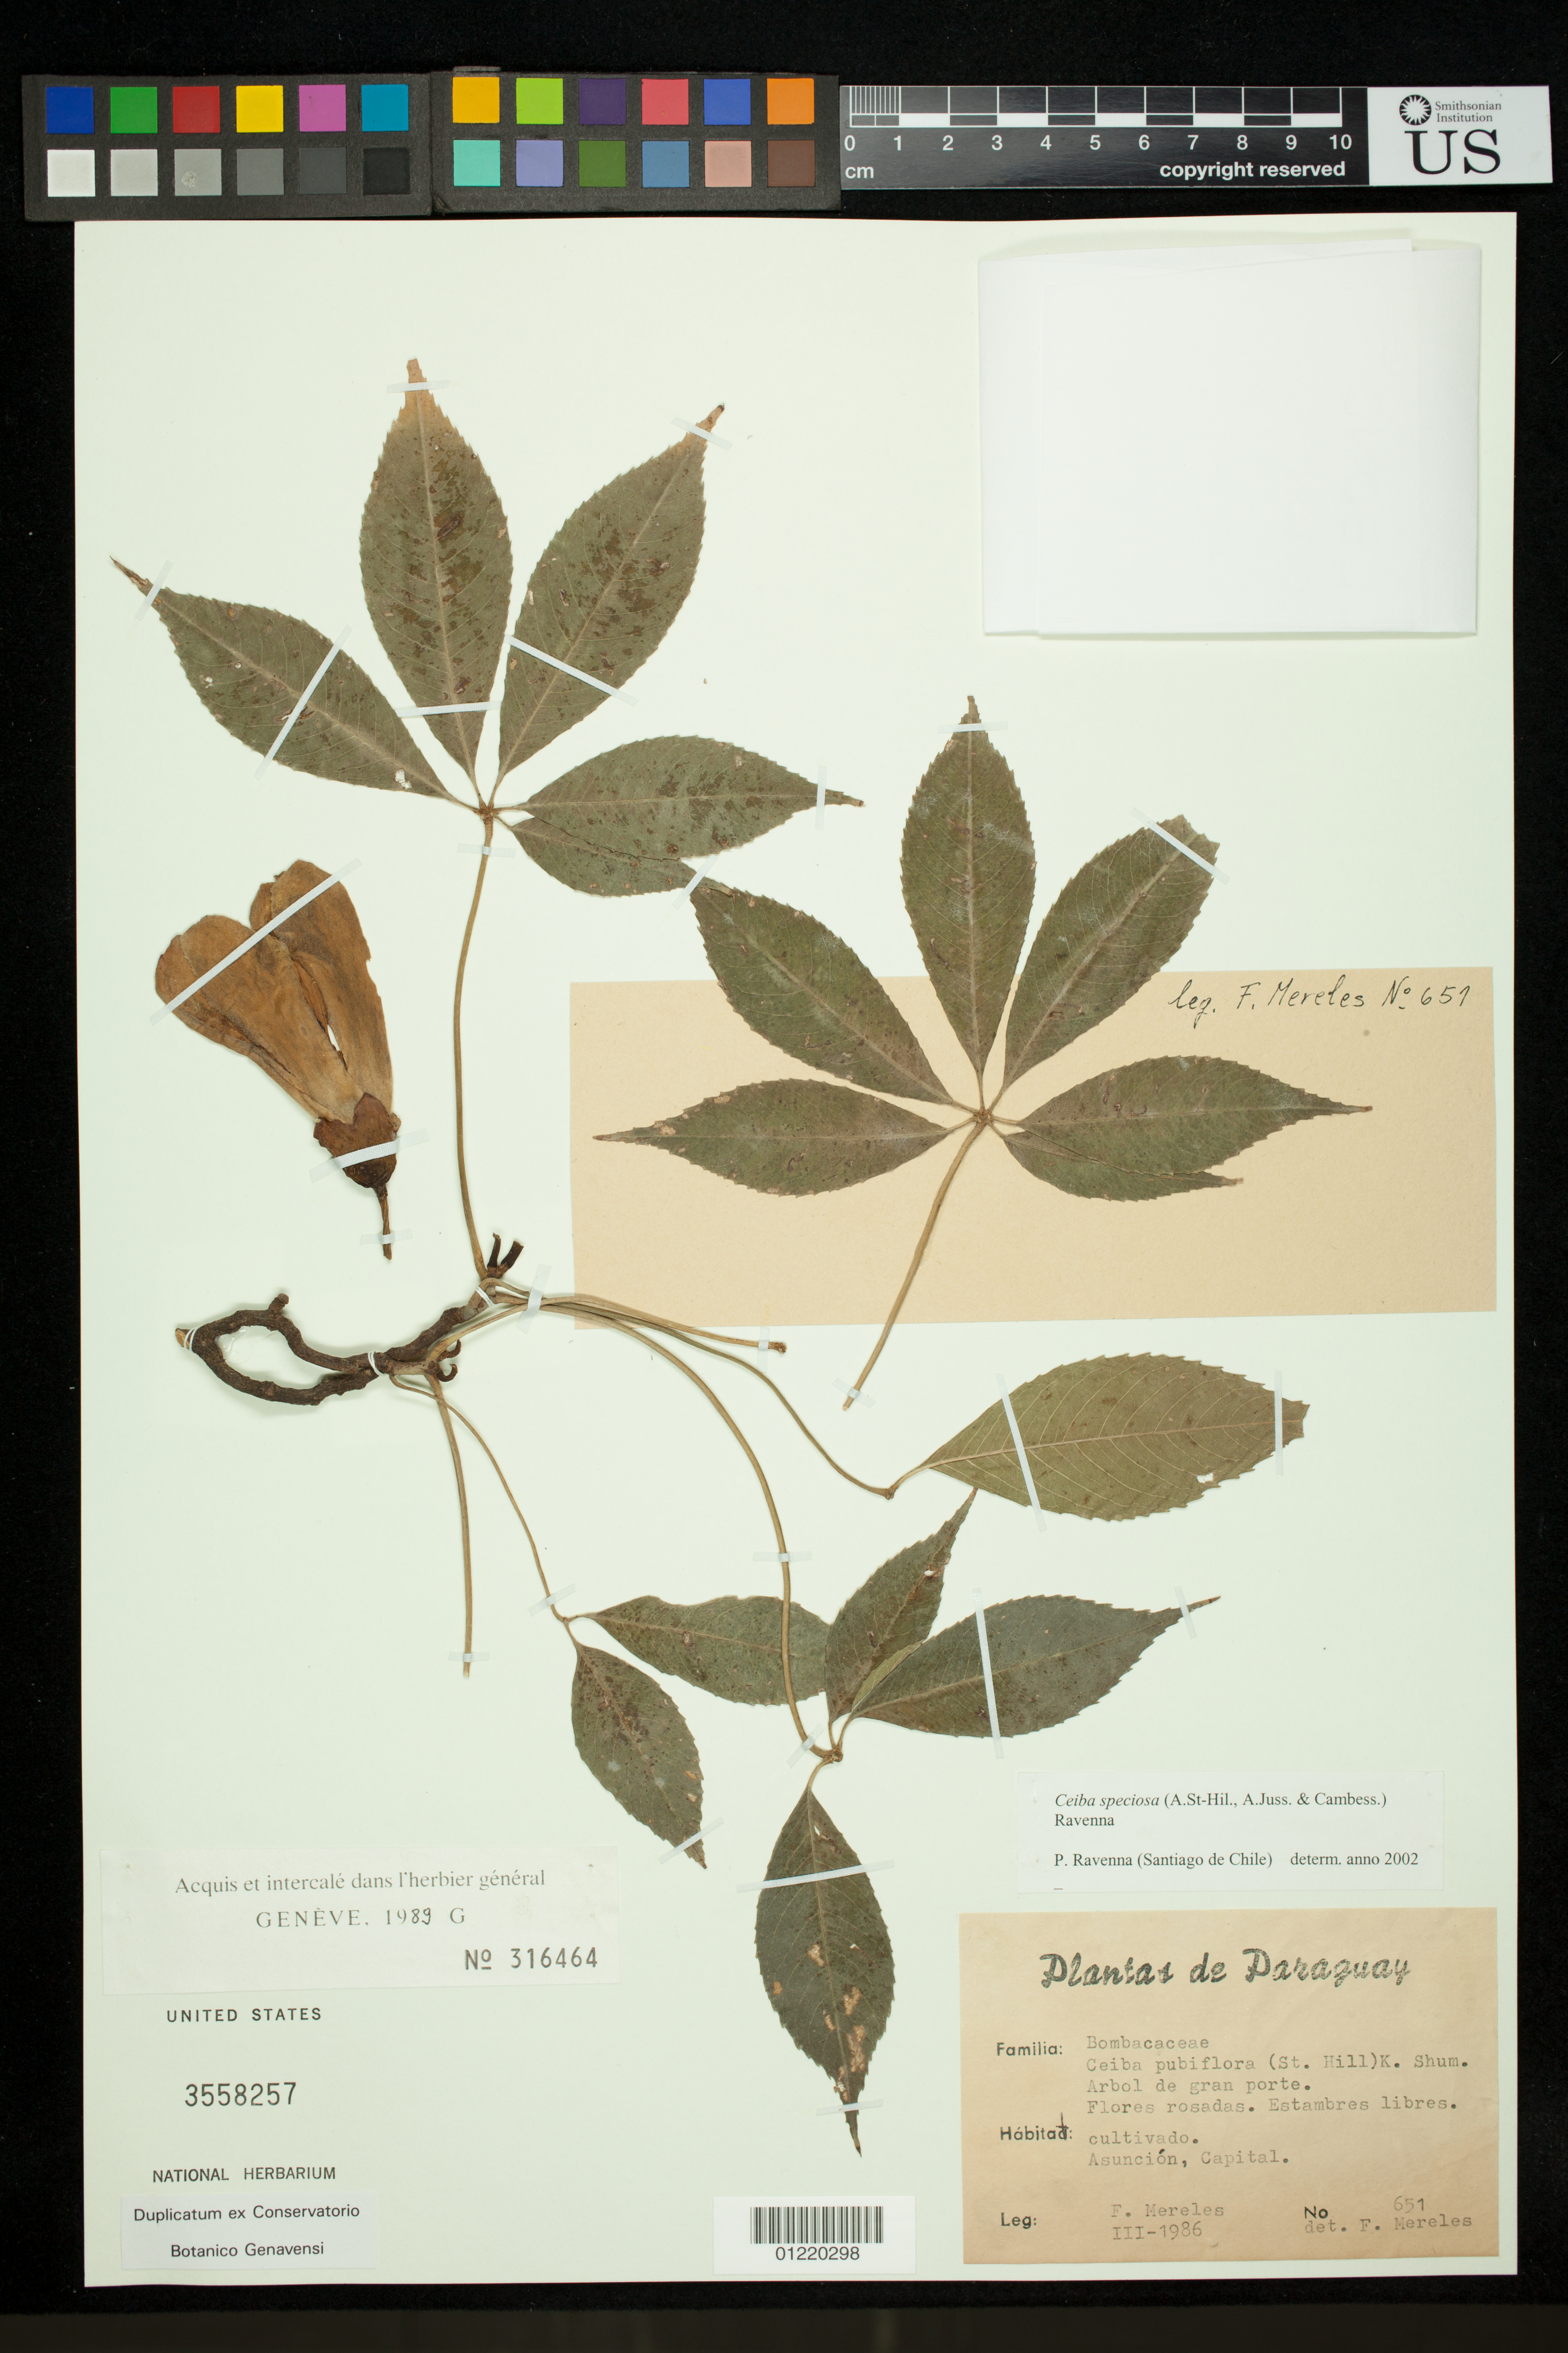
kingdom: Plantae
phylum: Tracheophyta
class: Magnoliopsida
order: Malvales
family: Malvaceae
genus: Ceiba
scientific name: Ceiba speciosa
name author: (A. St.-Hil.) Ravenna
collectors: F. Mereles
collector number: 651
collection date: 1986-03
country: Paraguay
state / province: Asunción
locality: Asunción, Capital.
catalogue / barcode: US 3558257